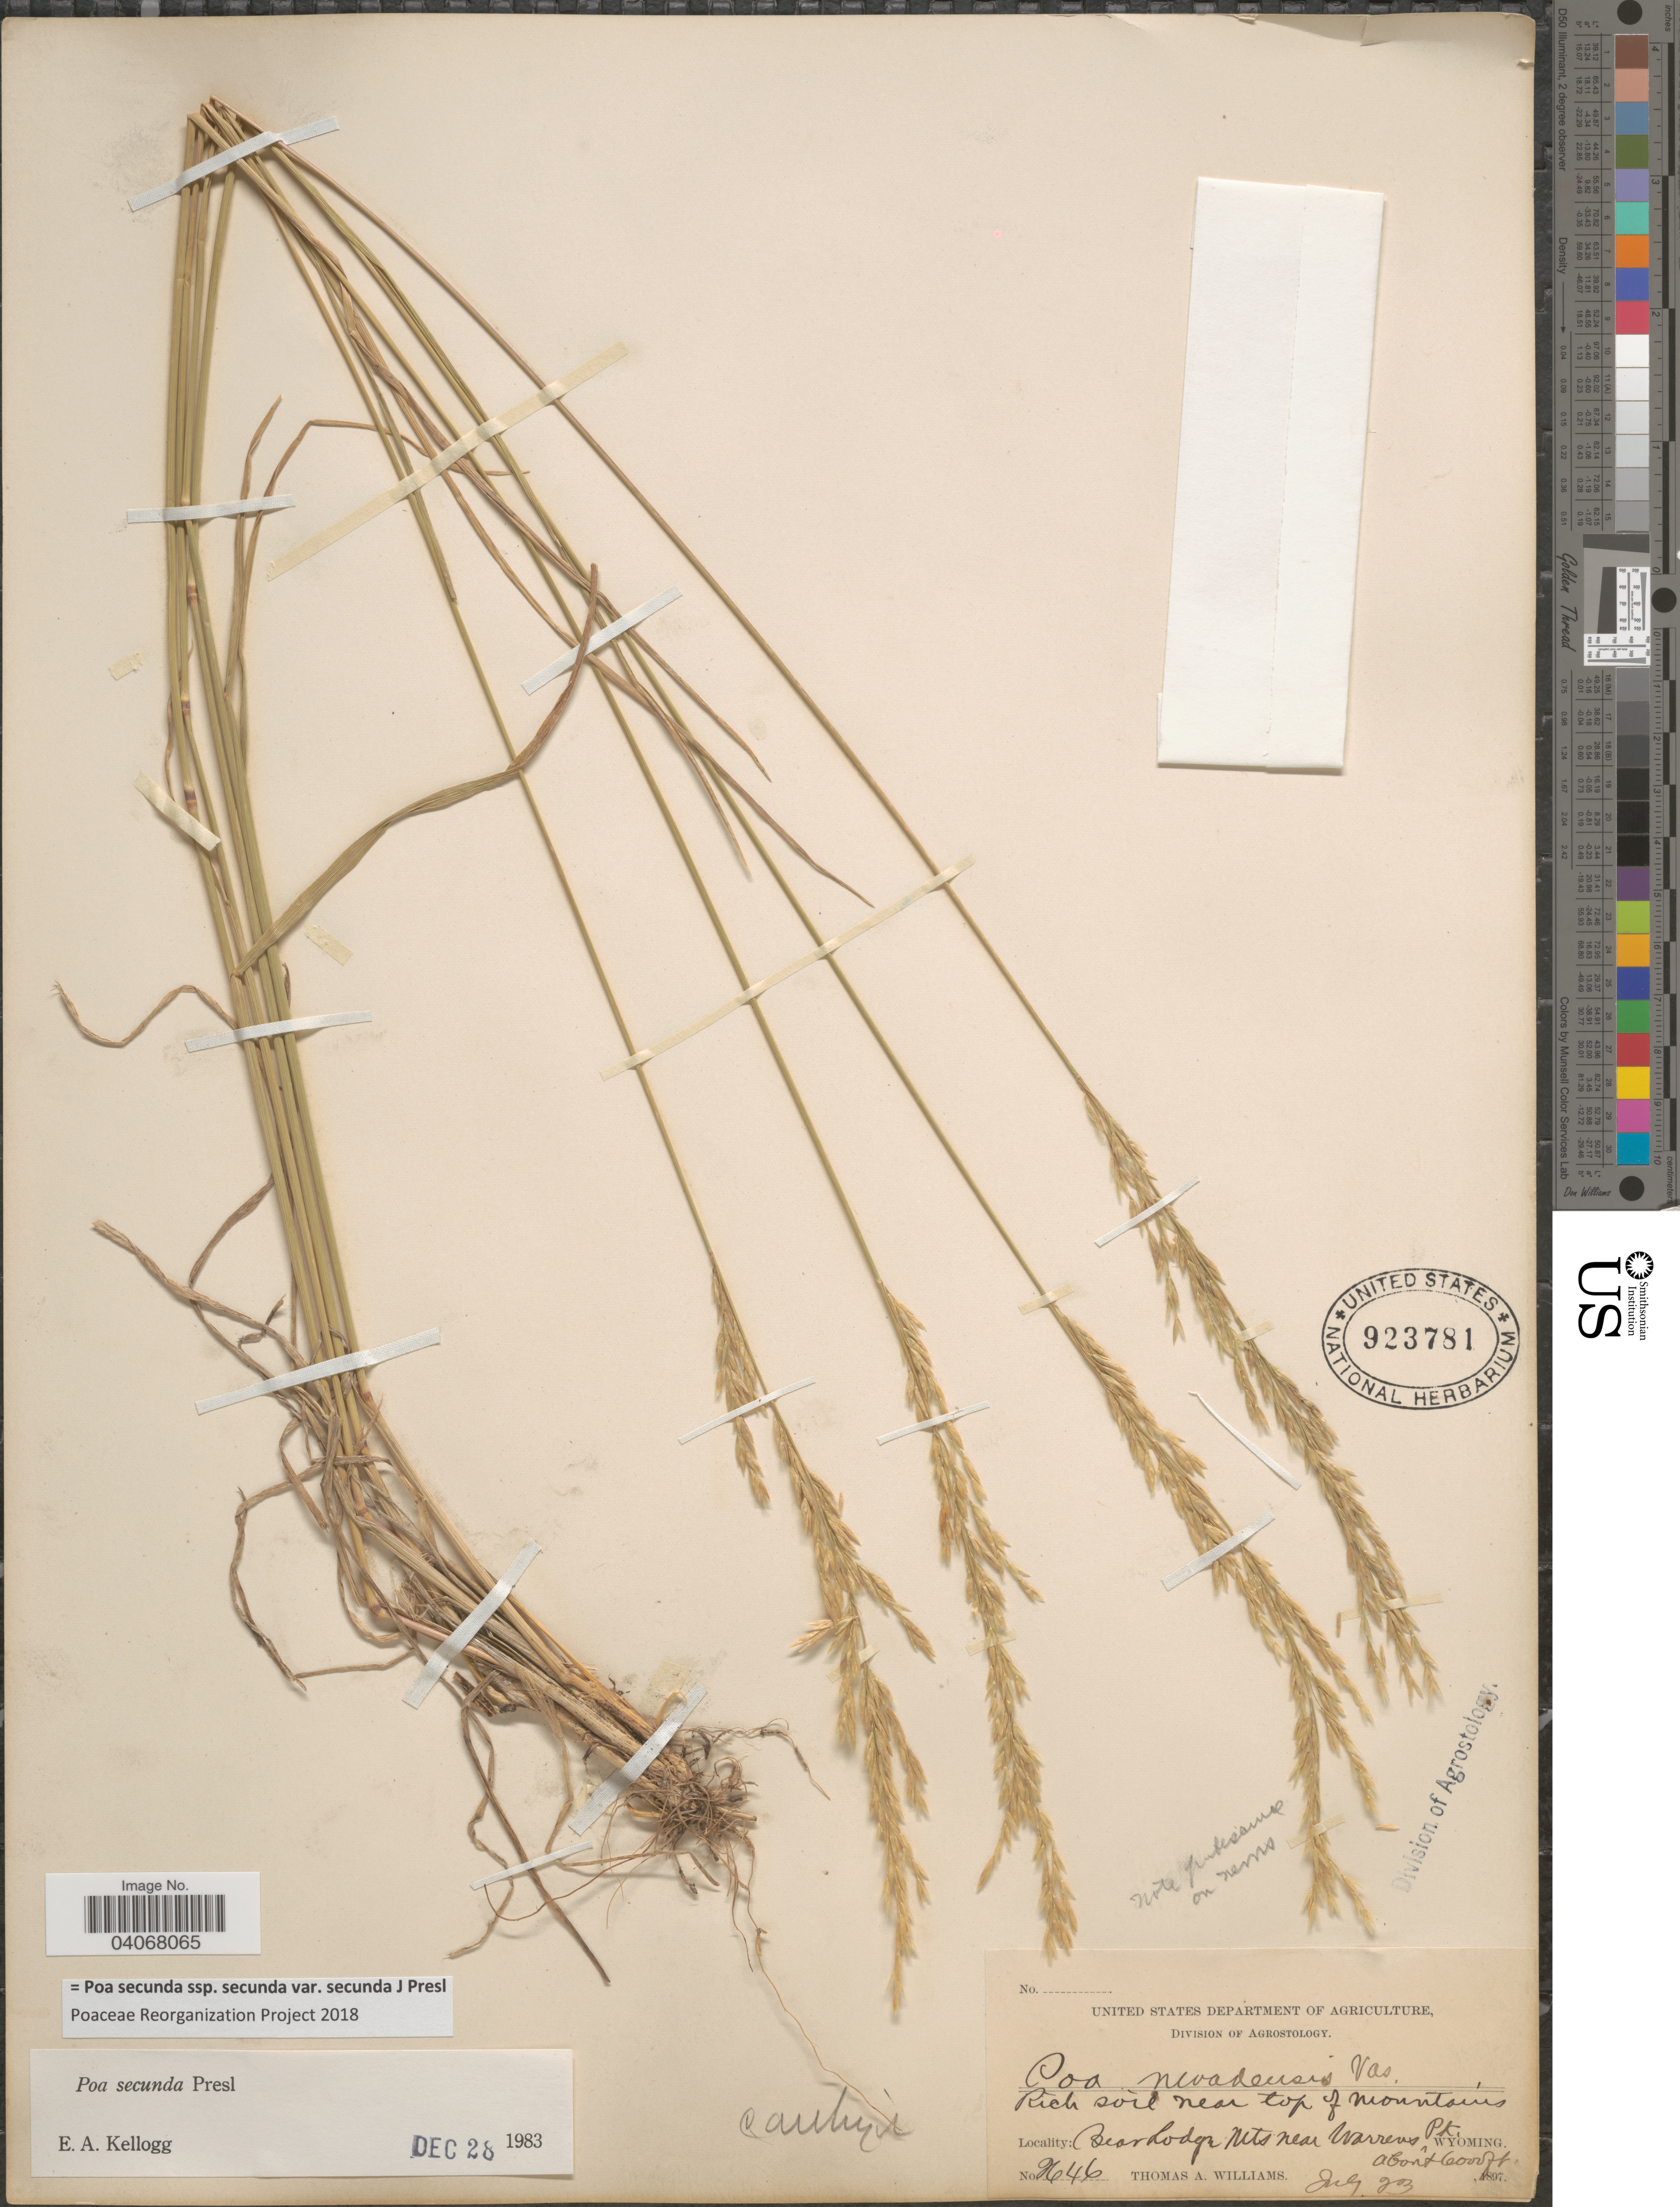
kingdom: Plantae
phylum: Tracheophyta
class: Liliopsida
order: Poales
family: Poaceae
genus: Poa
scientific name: Poa secunda subsp. secunda var. secunda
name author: J. Presl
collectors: T. A. Williams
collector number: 2646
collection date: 1897-07-23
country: United States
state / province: Wyoming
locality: Bear Lodge Mts near Warrens Pt. Rich soil near top of mountains.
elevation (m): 1829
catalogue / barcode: US 923781